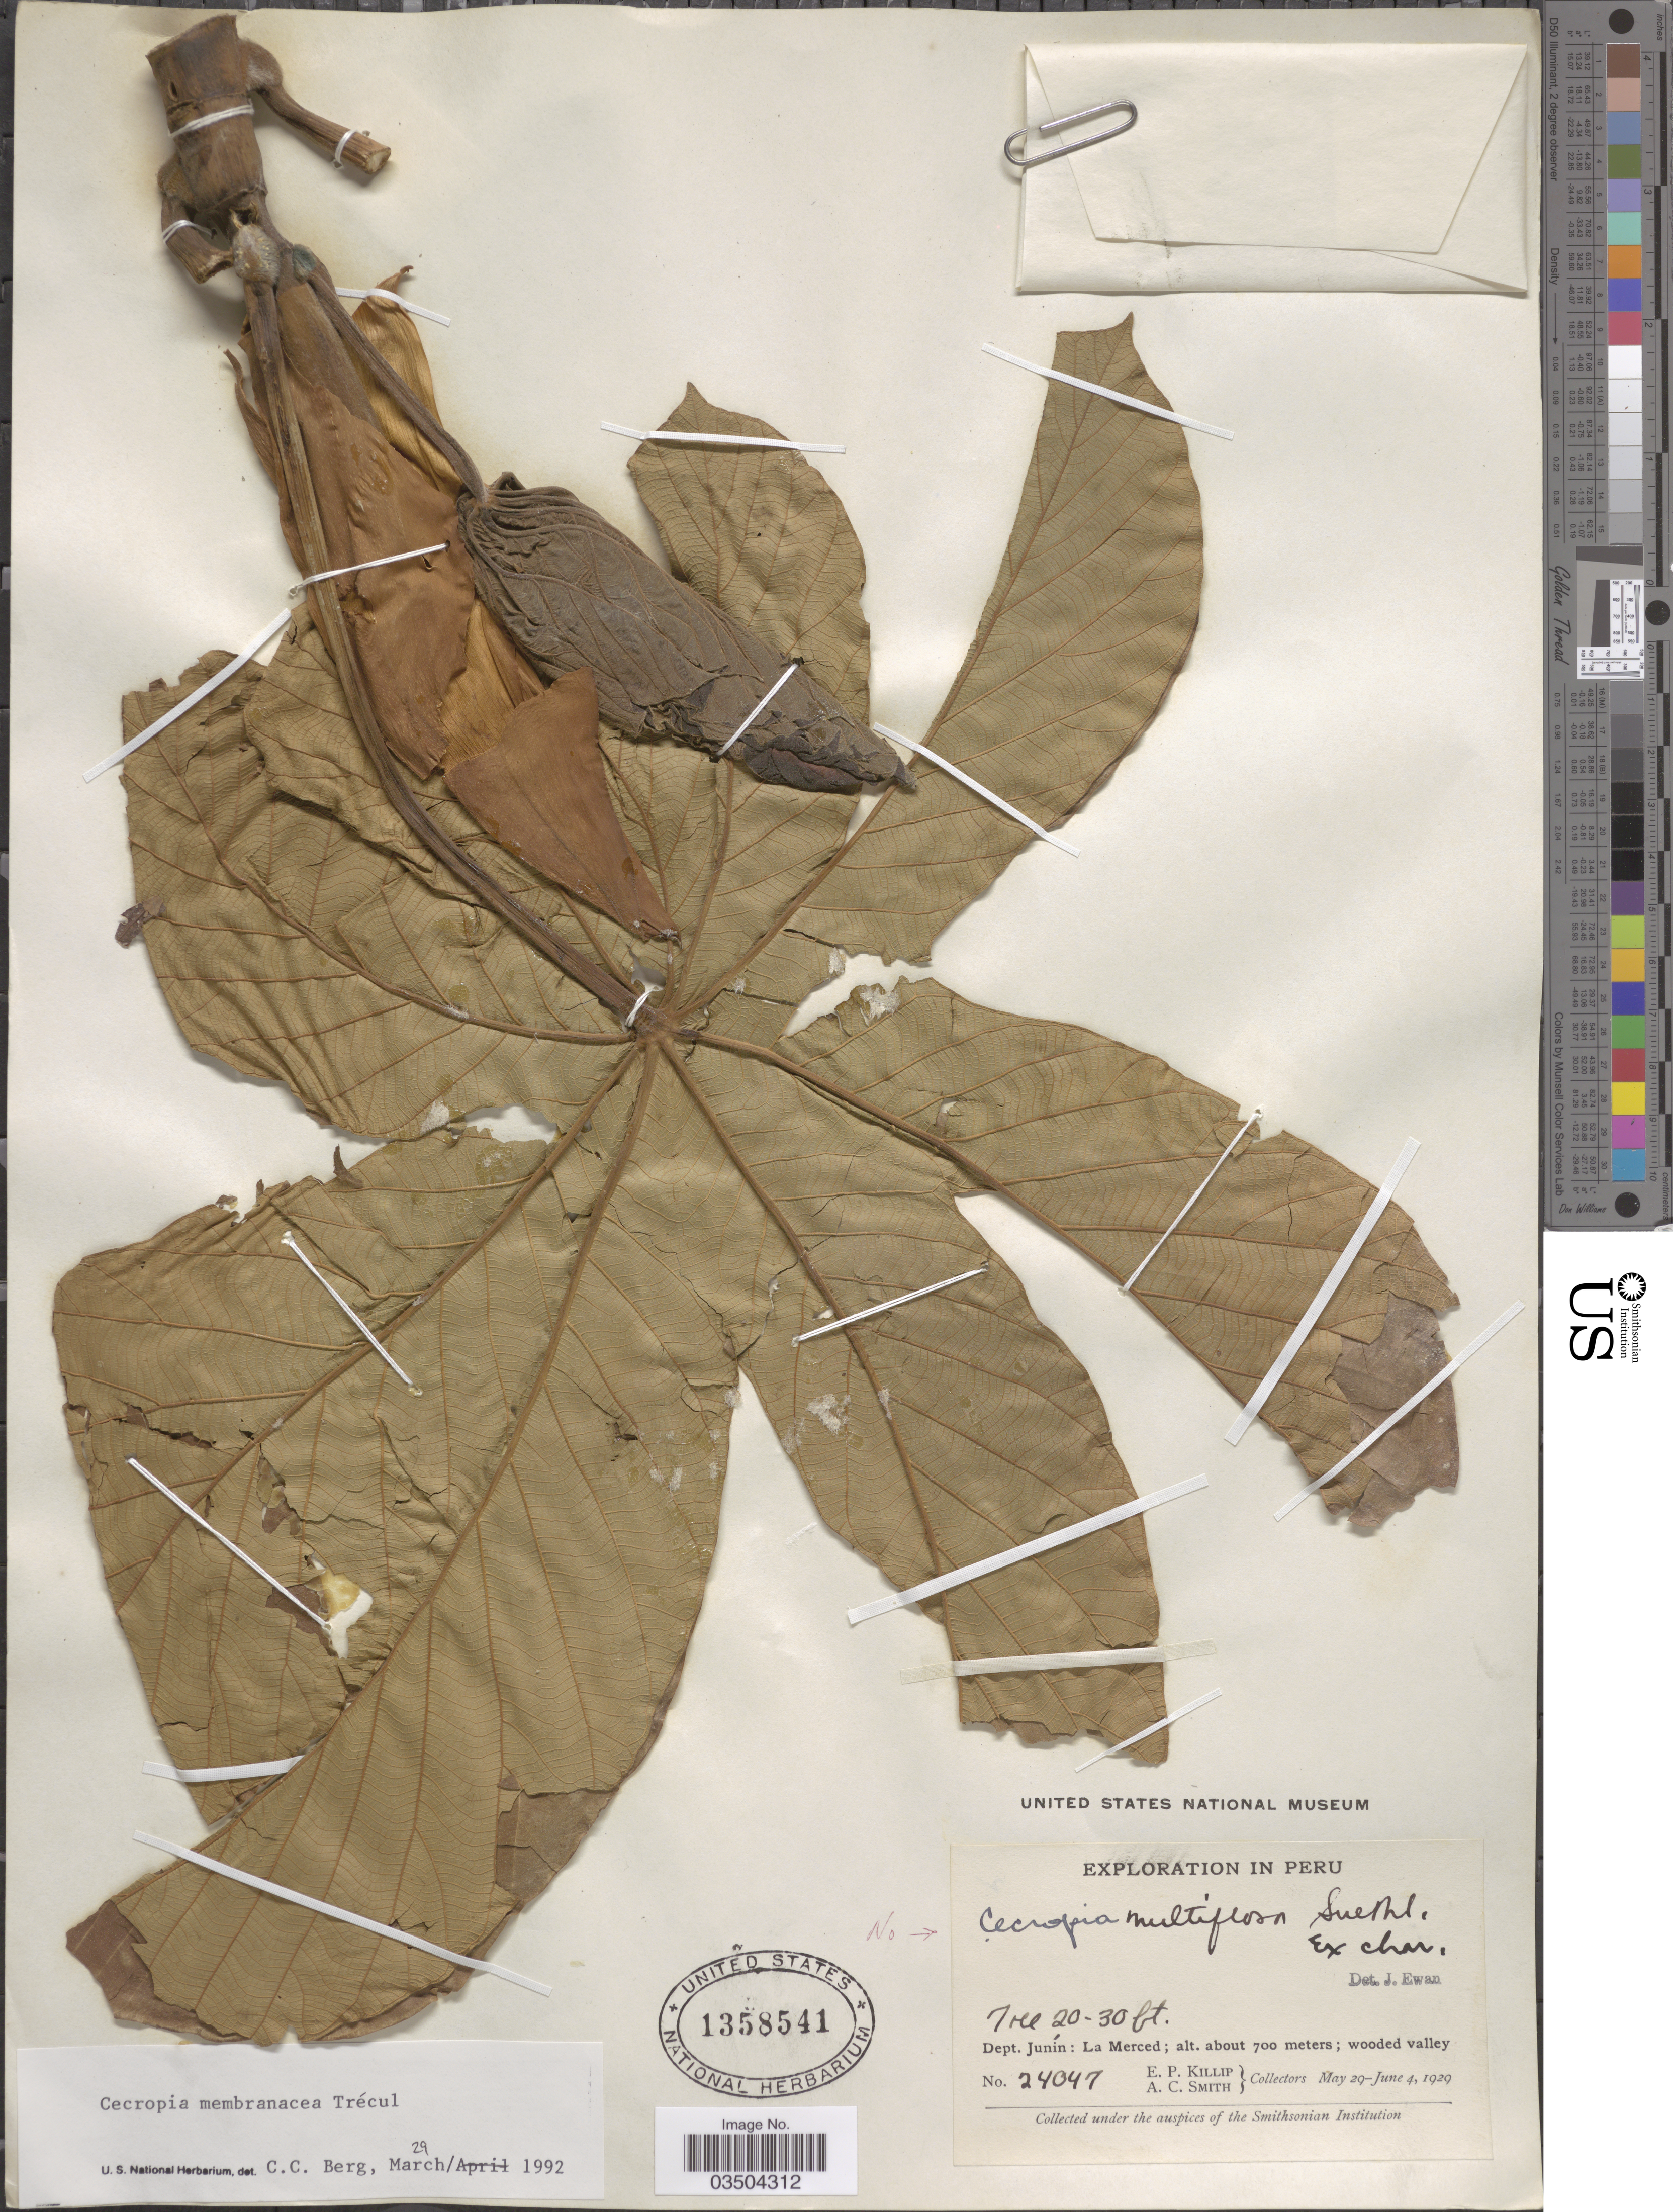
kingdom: Plantae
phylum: Tracheophyta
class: Magnoliopsida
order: Rosales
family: Urticaceae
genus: Cecropia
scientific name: Cecropia membranacea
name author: Trécul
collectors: E. P. Killip & A. C. Smith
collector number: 24047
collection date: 1929-05-29/1929-06-04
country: Peru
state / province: Junín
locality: Dept. Junín: La Merced.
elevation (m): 700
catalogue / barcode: US 1358541